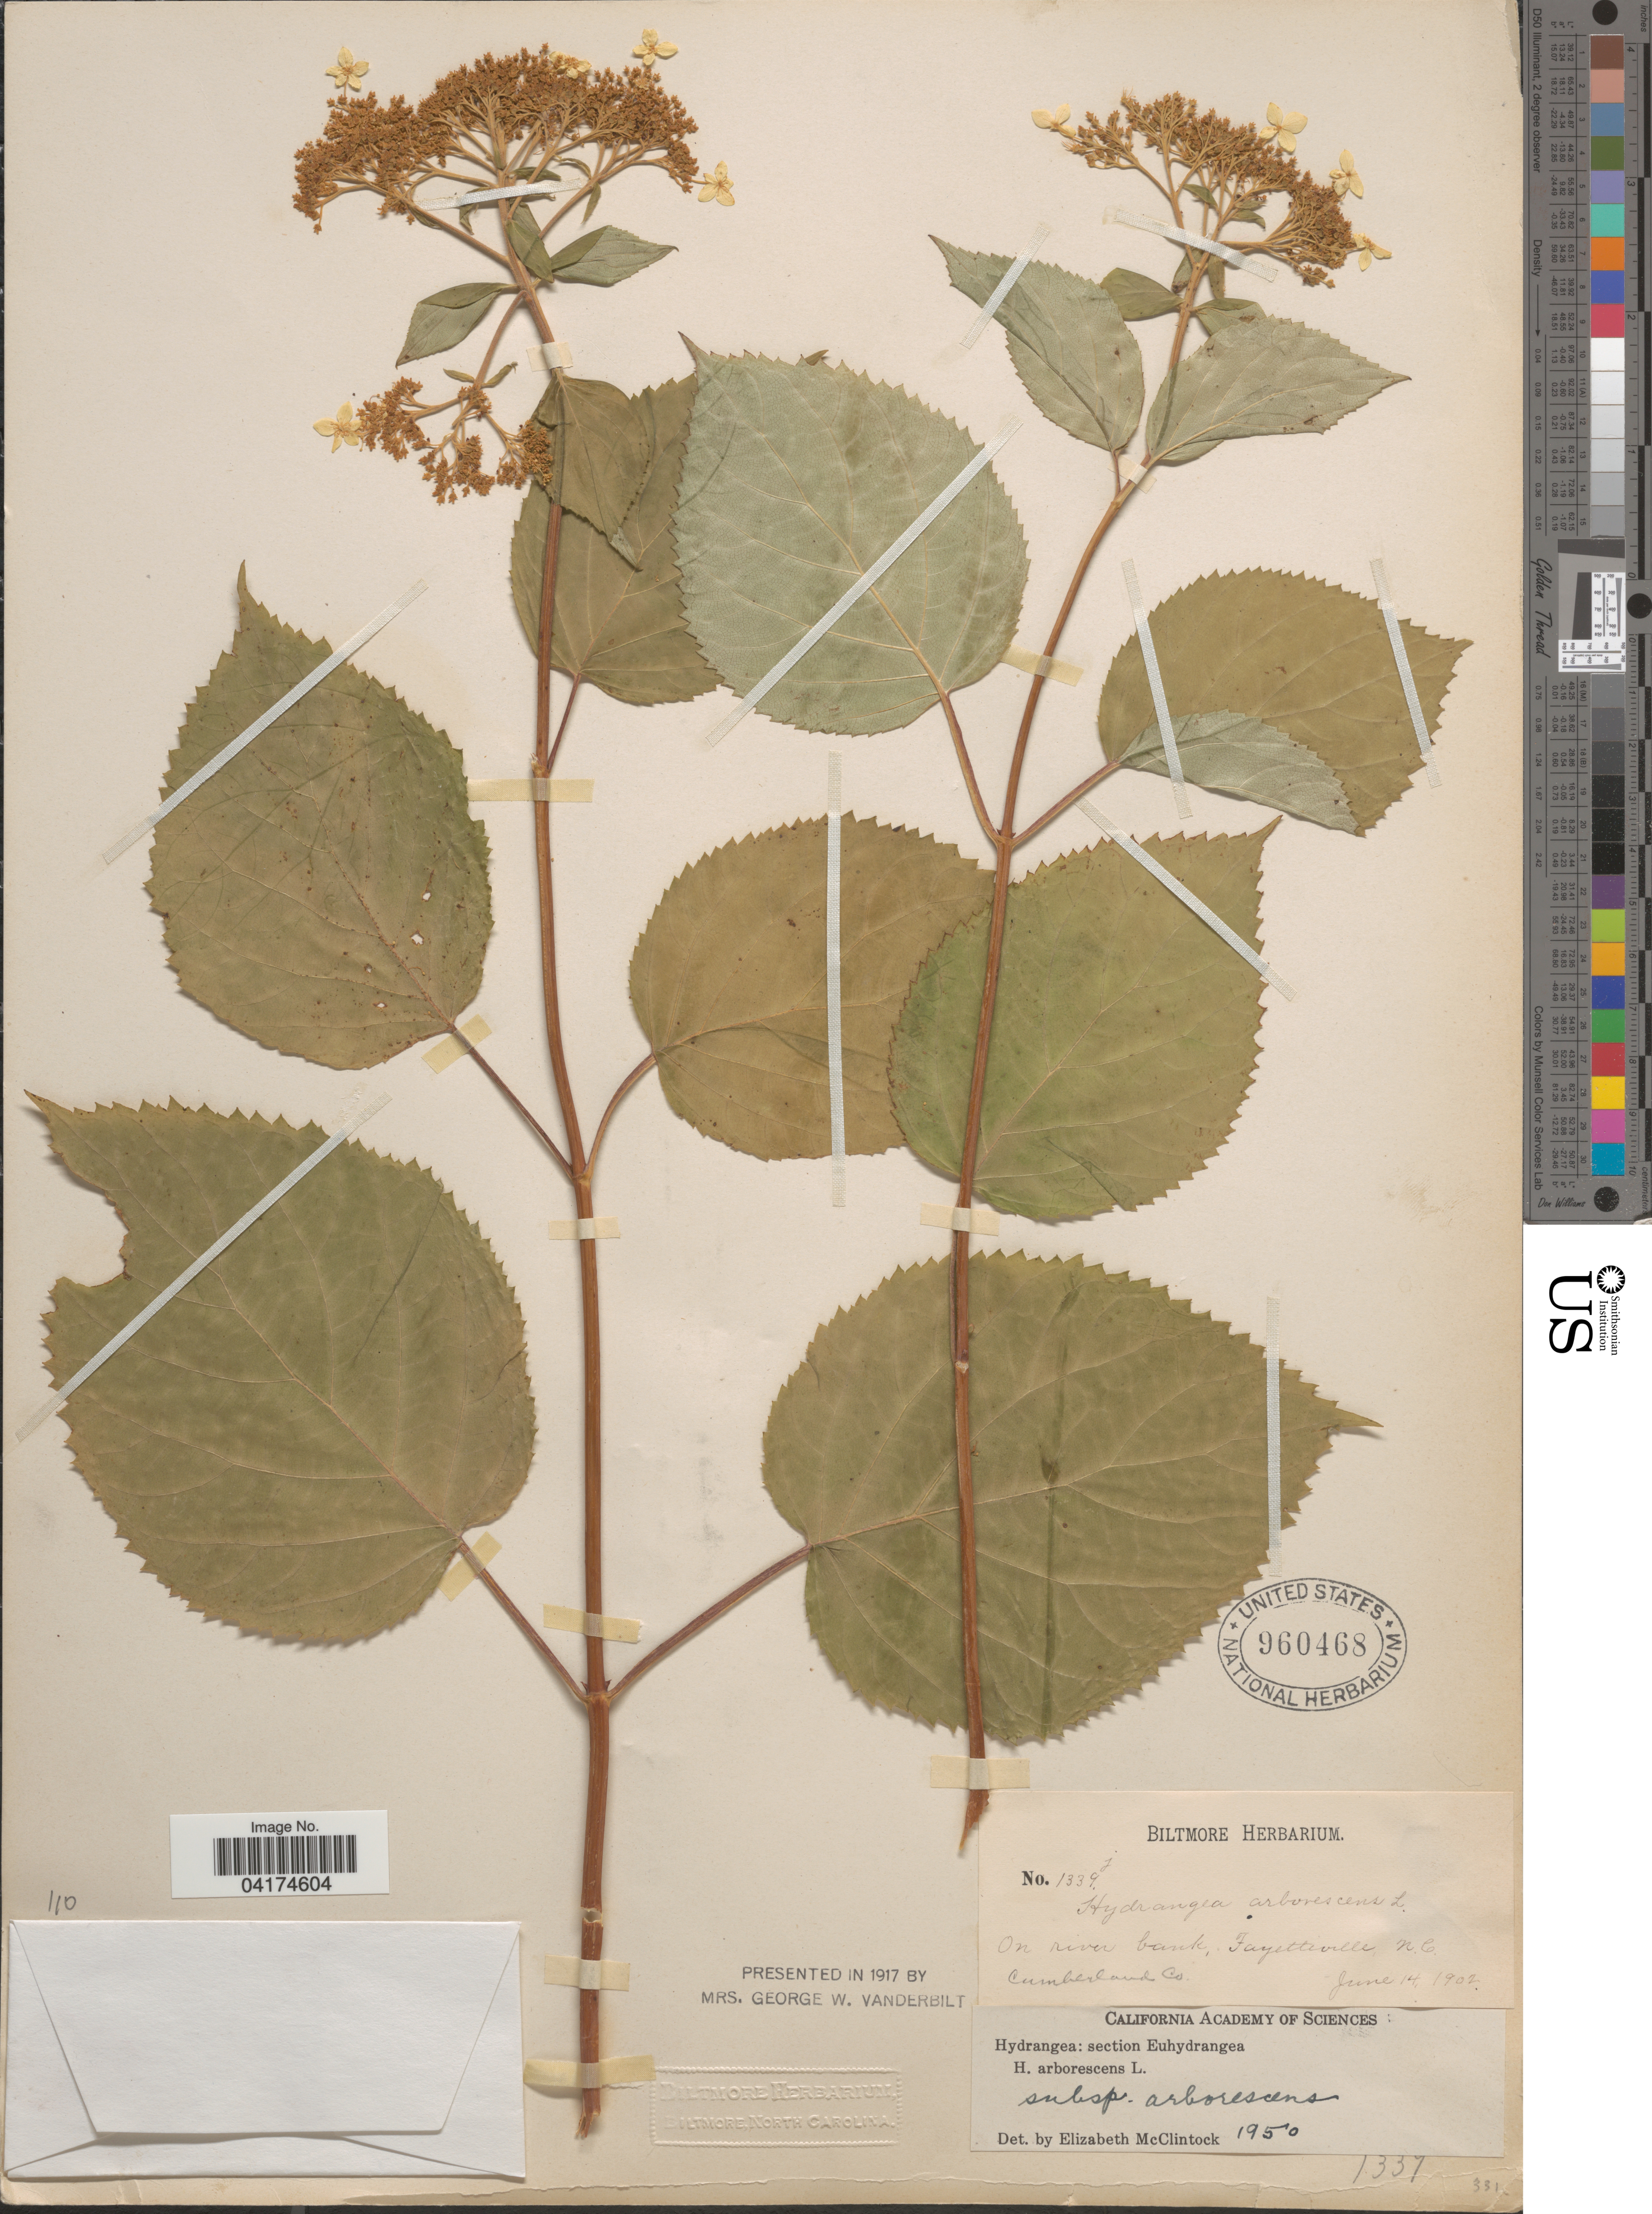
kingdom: Plantae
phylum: Tracheophyta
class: Magnoliopsida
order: Cornales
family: Hydrangeaceae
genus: Hydrangea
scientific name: Hydrangea arborescens subsp. arborescens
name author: L.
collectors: ex herb. Biltmore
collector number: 1339j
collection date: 1902-06-14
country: United States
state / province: North Carolina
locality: Fayetteville. Cumberland Co.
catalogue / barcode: US 960468